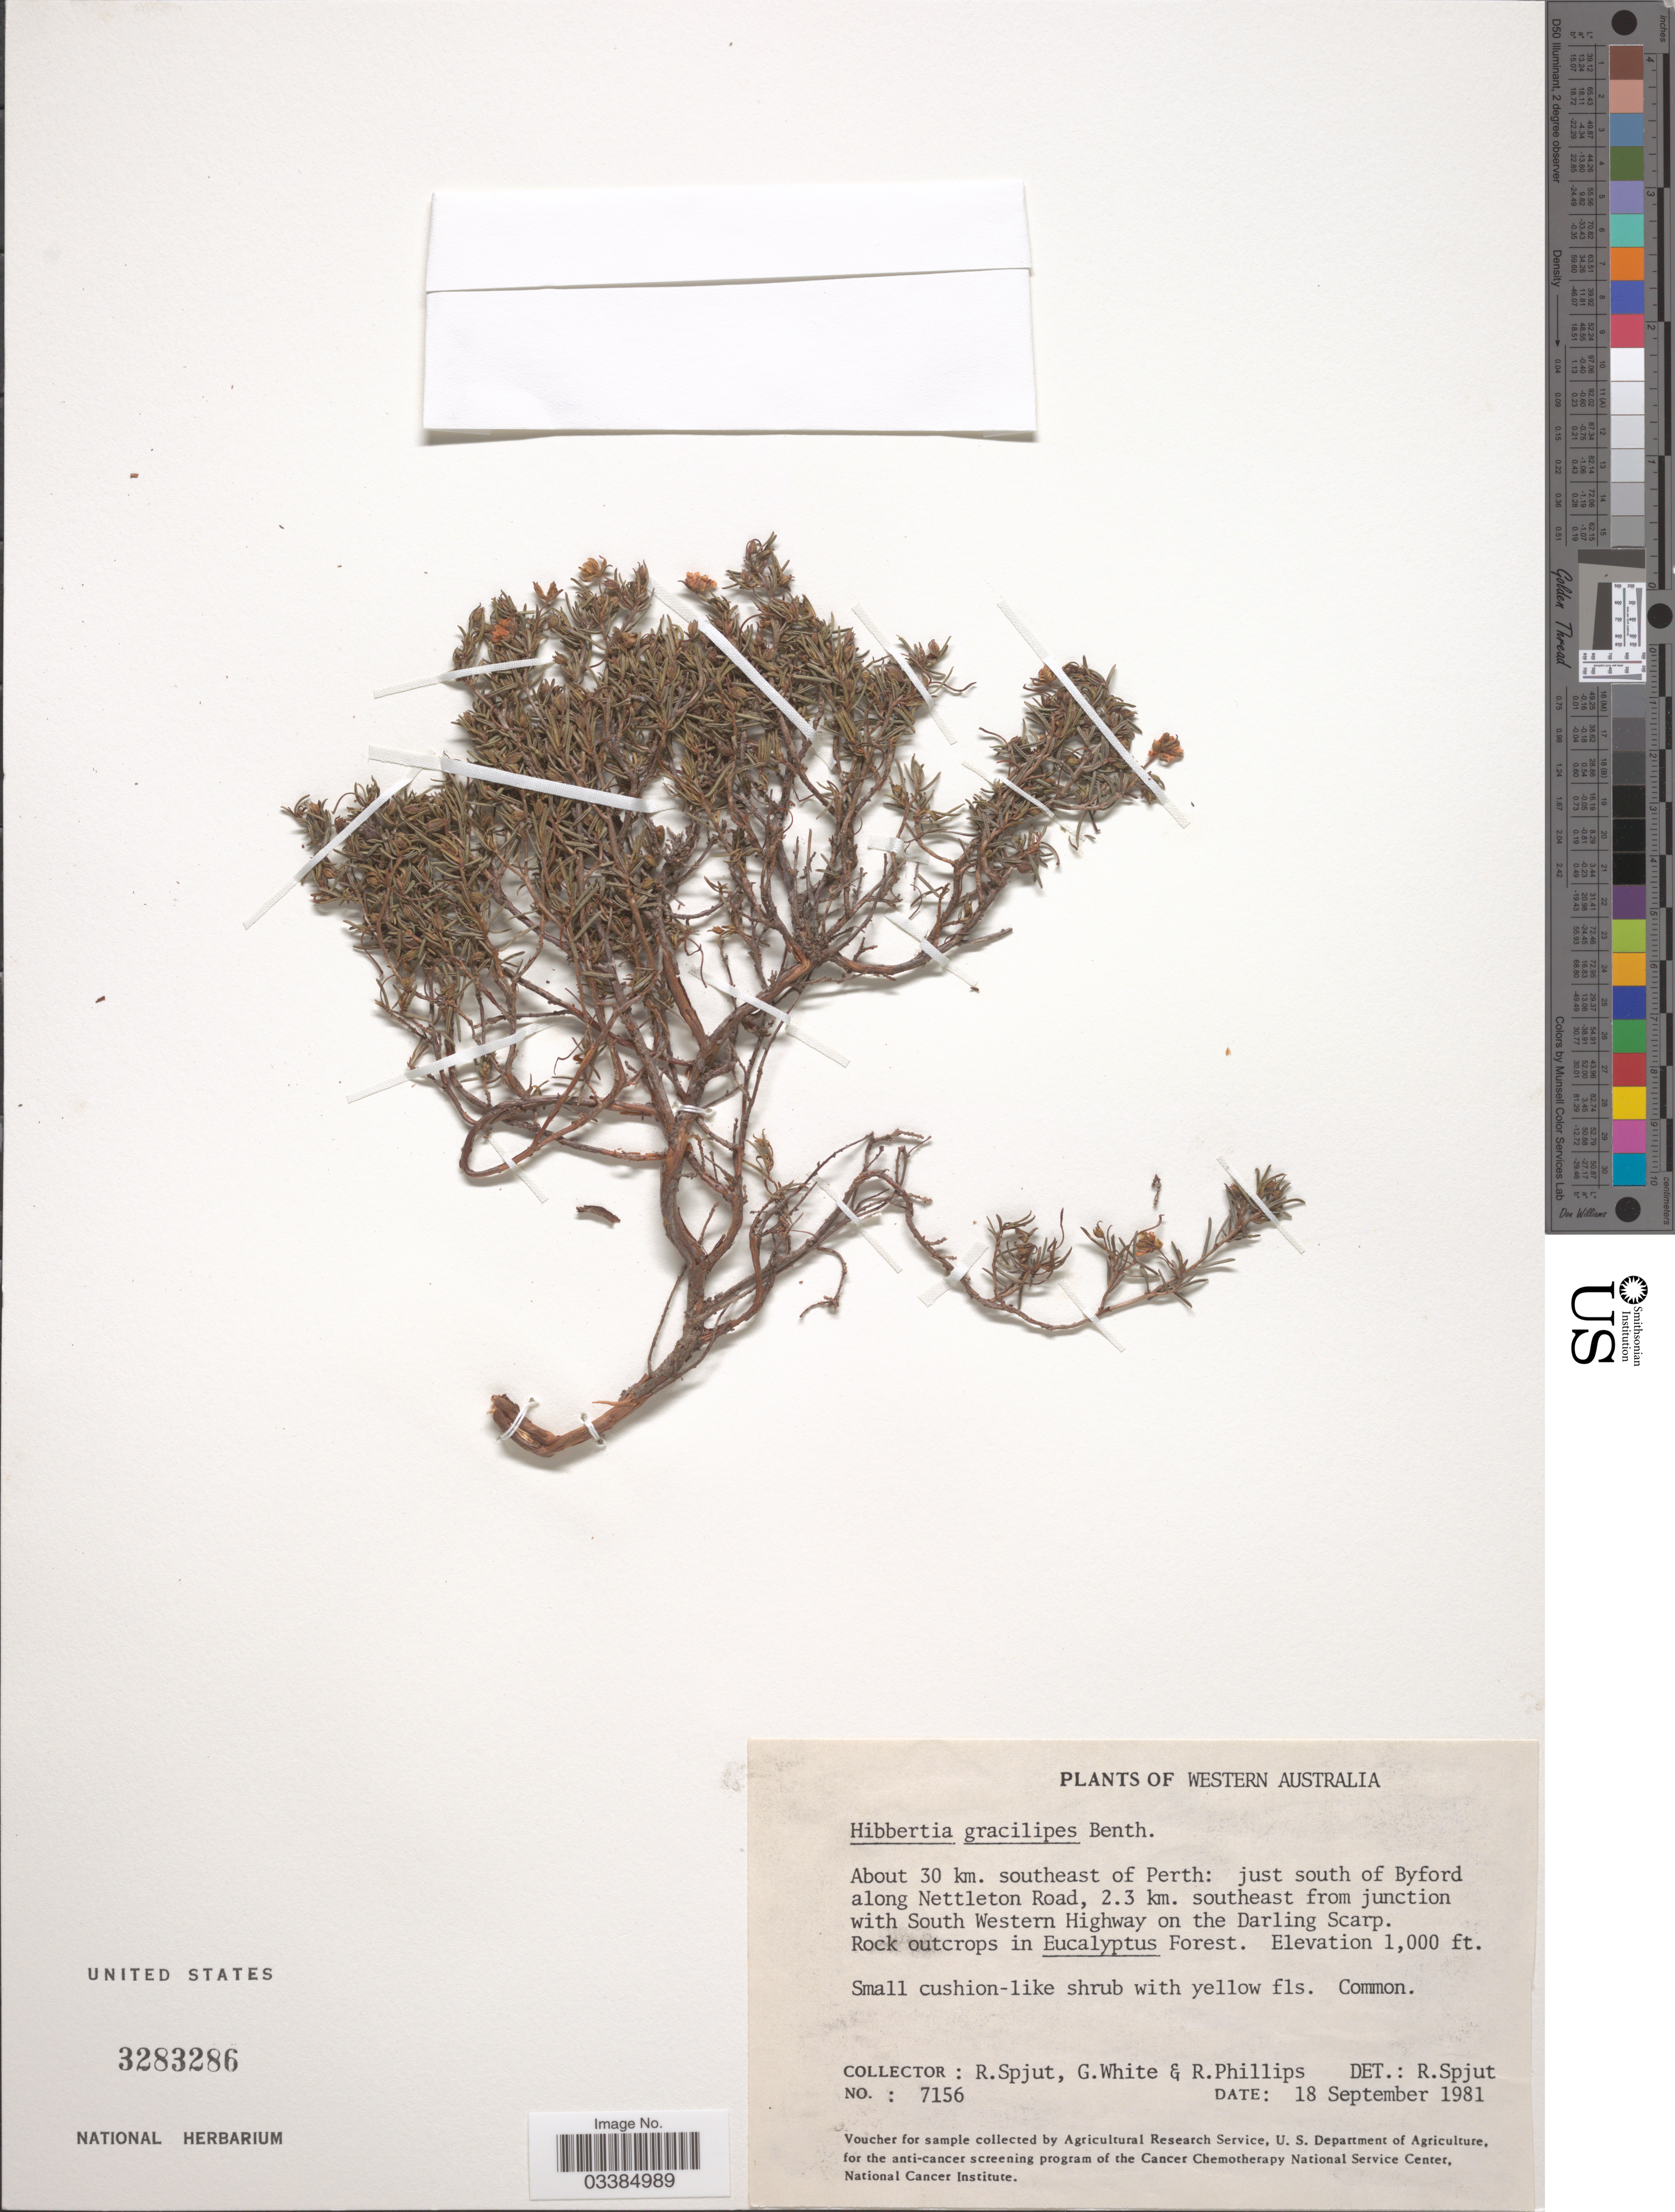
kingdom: Plantae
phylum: Tracheophyta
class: Magnoliopsida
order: Dilleniales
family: Dilleniaceae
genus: Hibbertia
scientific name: Hibbertia gracilipes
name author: Benth.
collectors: R. Spjut, G. White & R. Phillips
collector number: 7156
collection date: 1981-09-18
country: Australia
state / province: Western Australia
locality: About 30 km. southeast of Perth: just south of Byford along Nettleton Road, 2.3 km. southeast from junction with South Western Highway on the Darling Scarp.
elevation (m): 305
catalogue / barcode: US 3283286